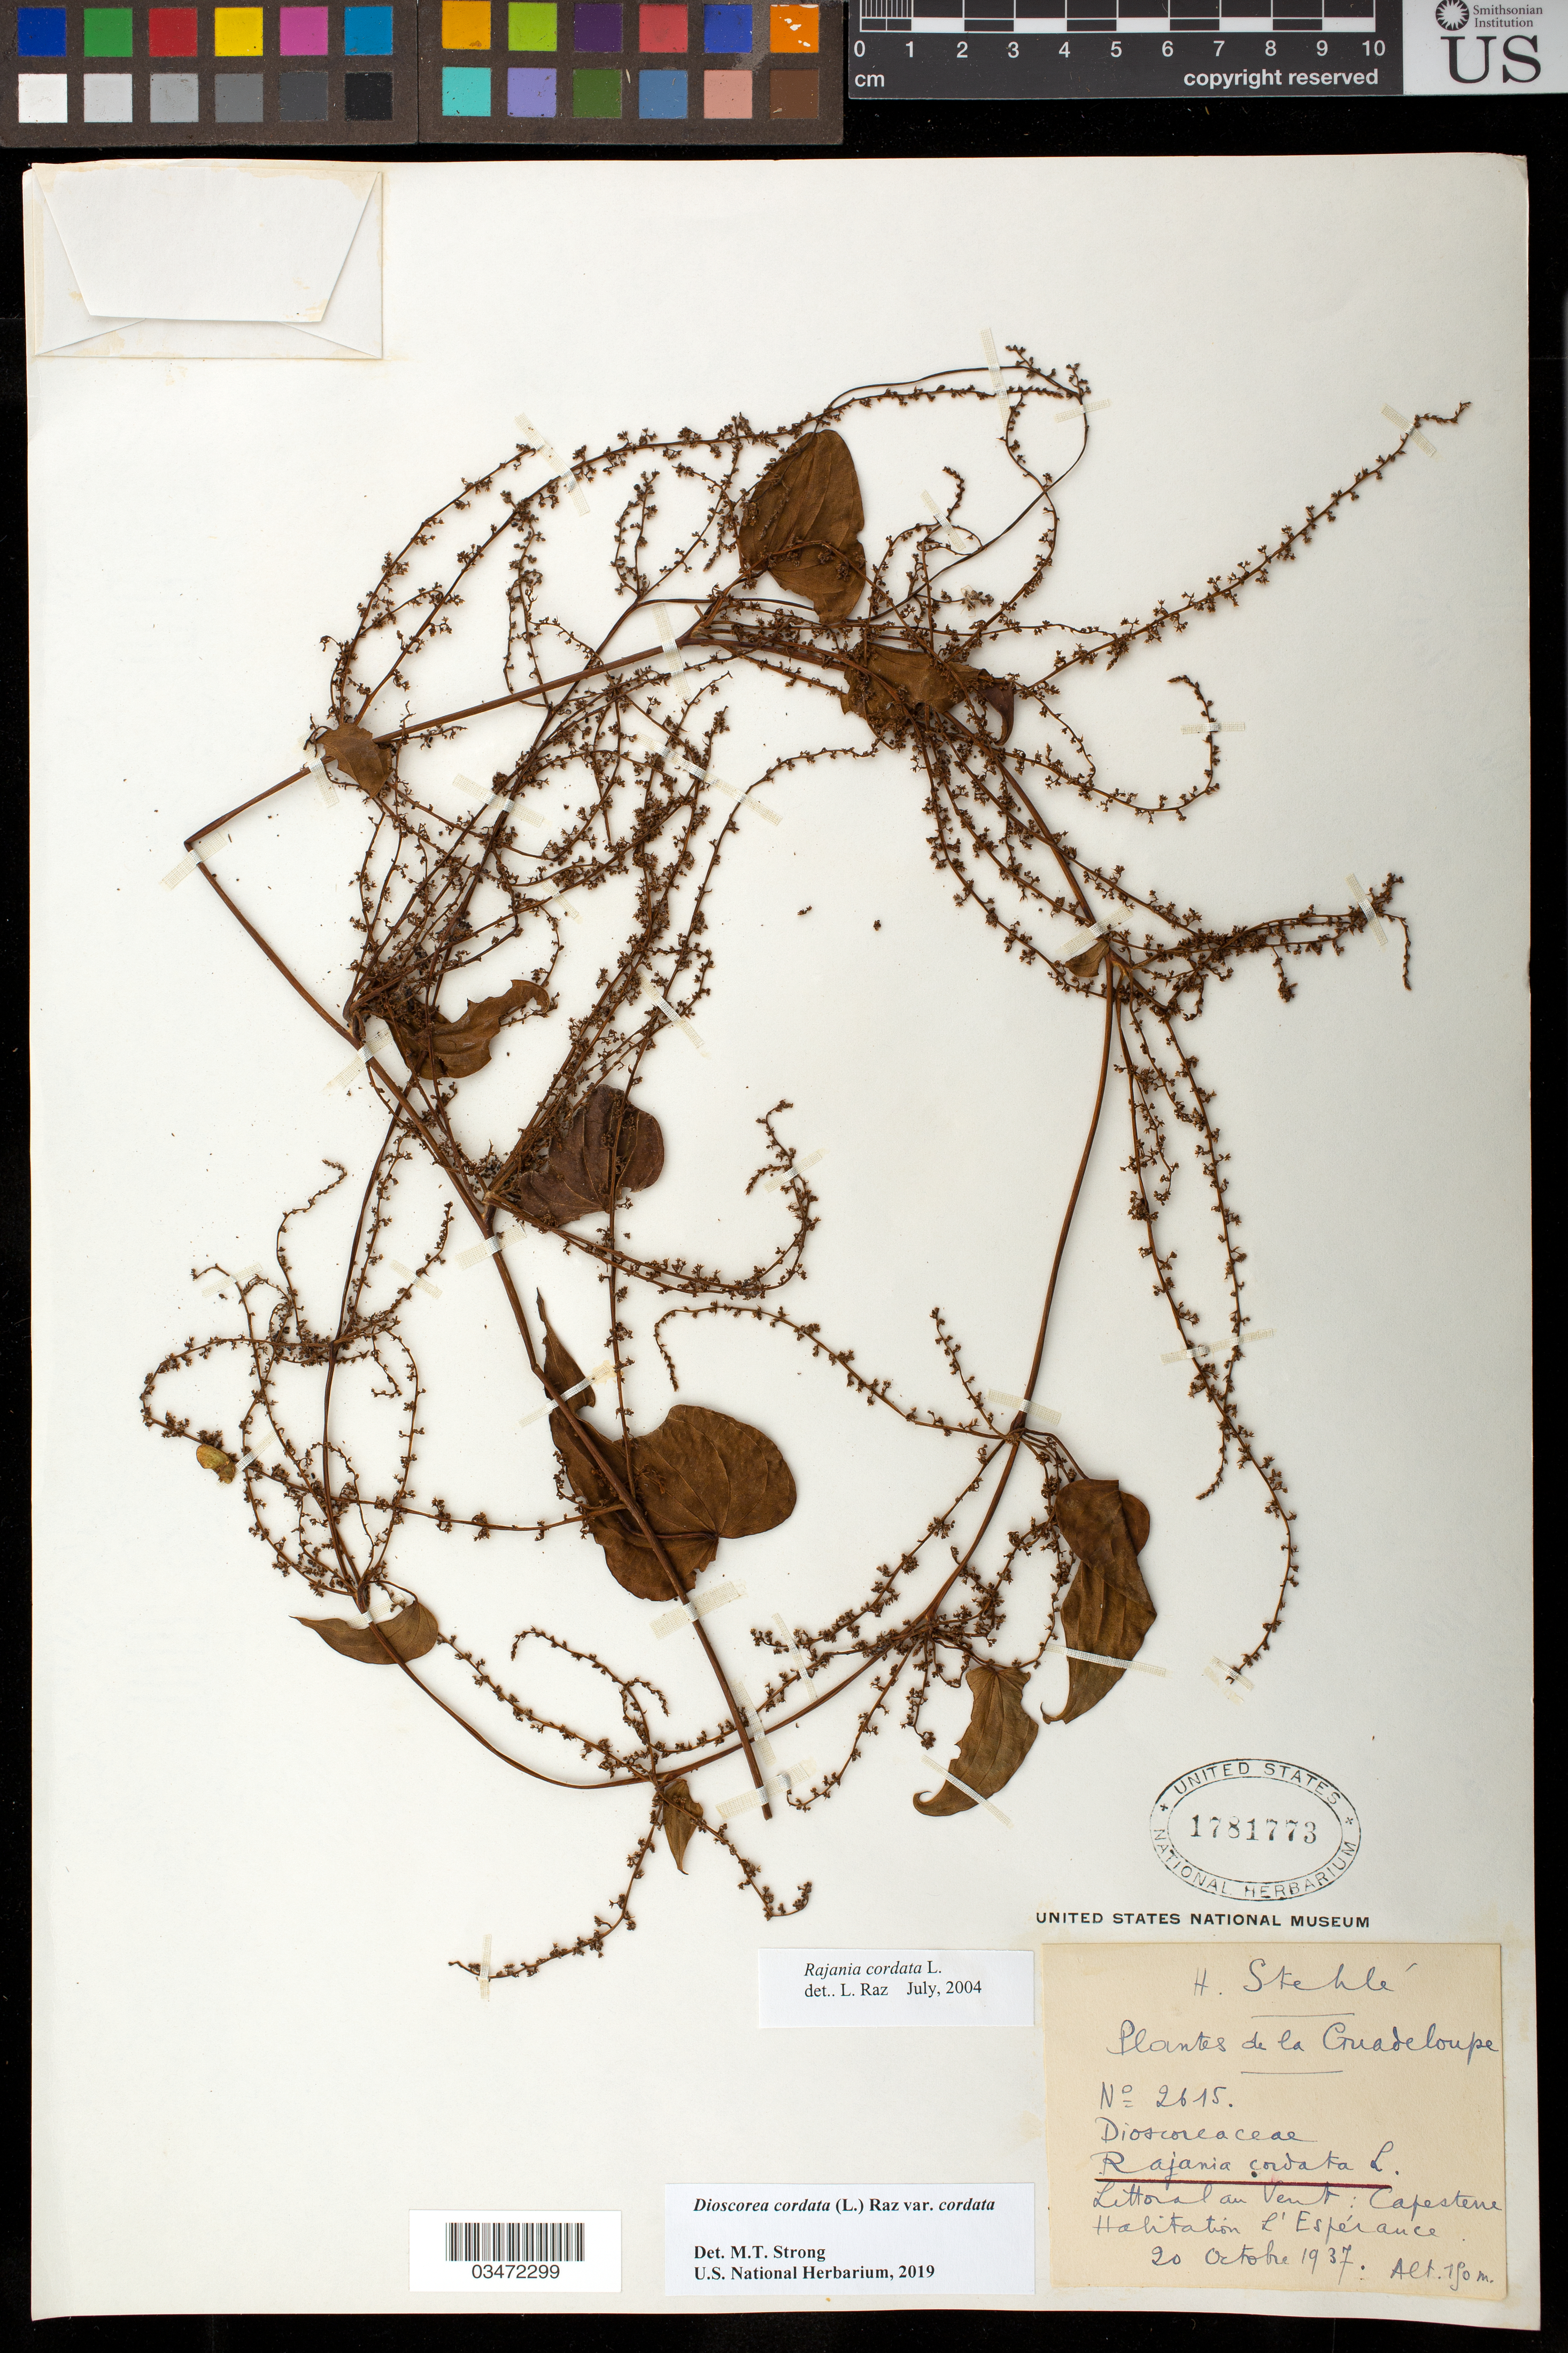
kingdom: Plantae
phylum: Tracheophyta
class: Liliopsida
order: Dioscoreales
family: Dioscoreaceae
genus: Dioscorea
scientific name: Dioscorea cordata var. cordata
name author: (L.) Raz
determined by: Strong, M. T., (US), Smithsonian Institution - National Museum of Natural History (UNITED STATES)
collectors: H. Stehlé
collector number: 2615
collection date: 1937-10-20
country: Guadeloupe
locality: Littoral au Vent: Capestene. Habitation l'Espérance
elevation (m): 150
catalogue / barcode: US 1781773